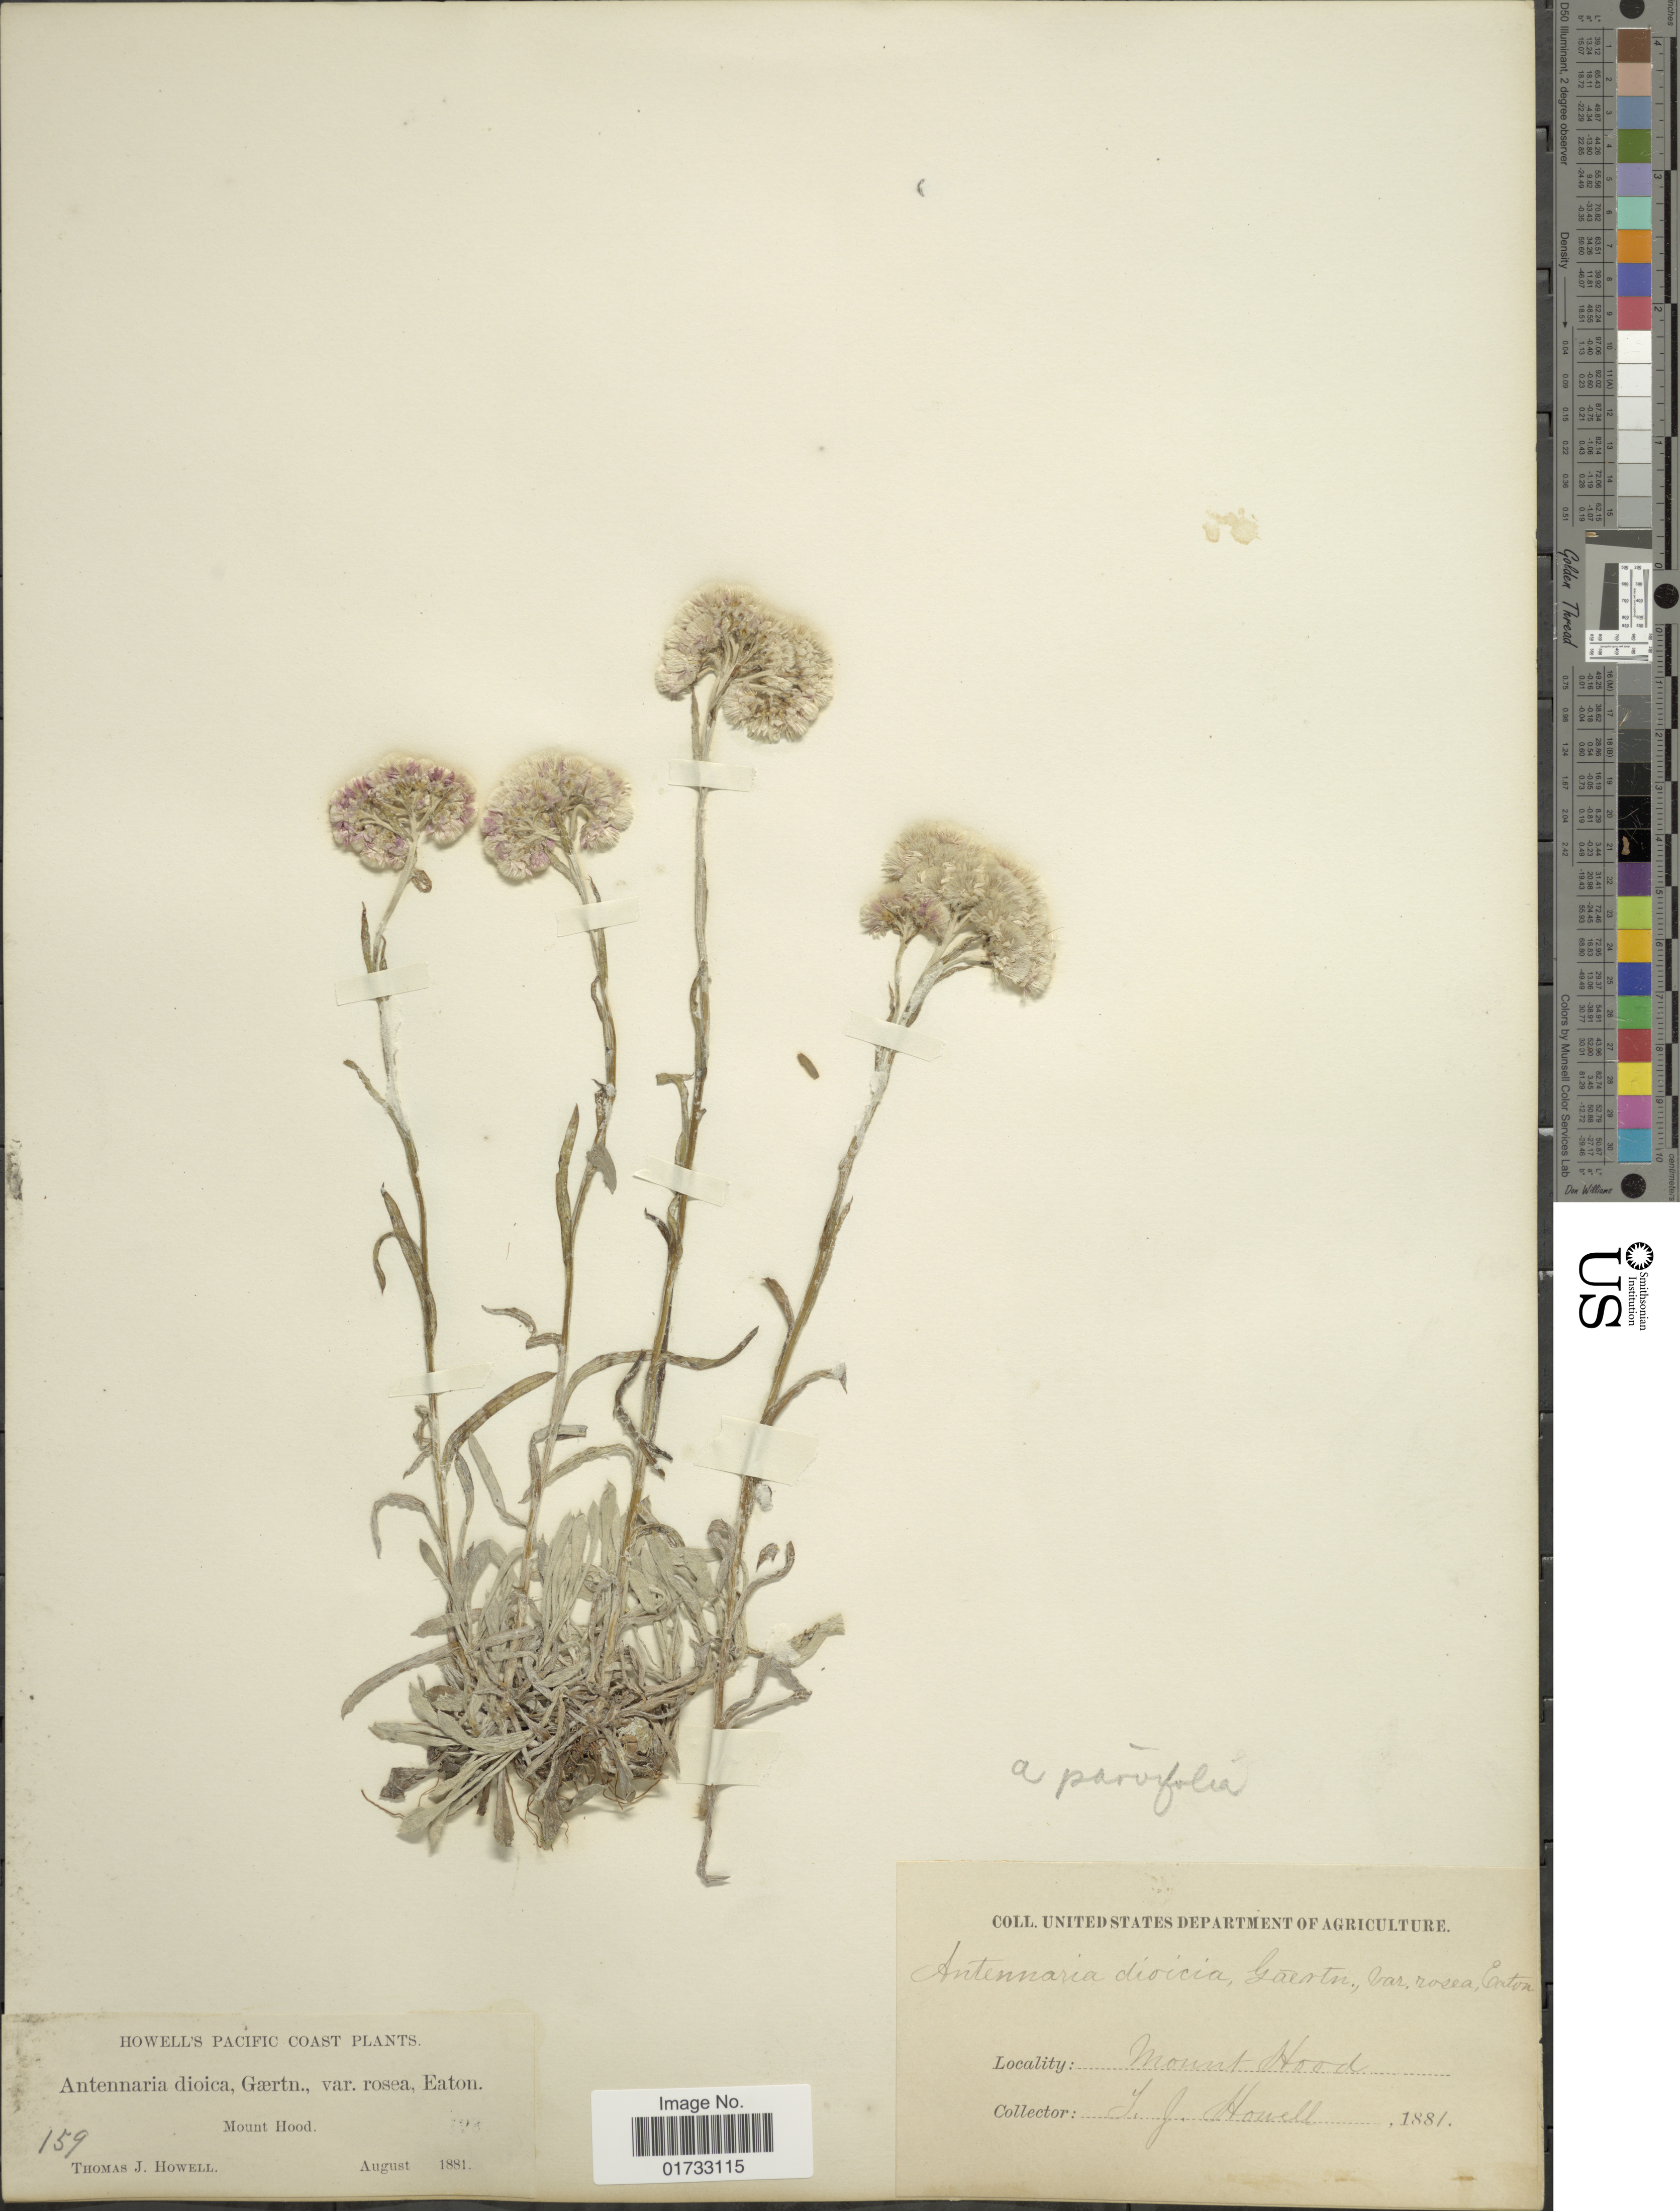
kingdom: Plantae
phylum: Tracheophyta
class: Magnoliopsida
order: Asterales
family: Asteraceae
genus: Antennaria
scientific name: Antennaria rosea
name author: Greene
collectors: T. J. Howell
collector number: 159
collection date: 1881-08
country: United States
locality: Pacific Coast, Mount Hood